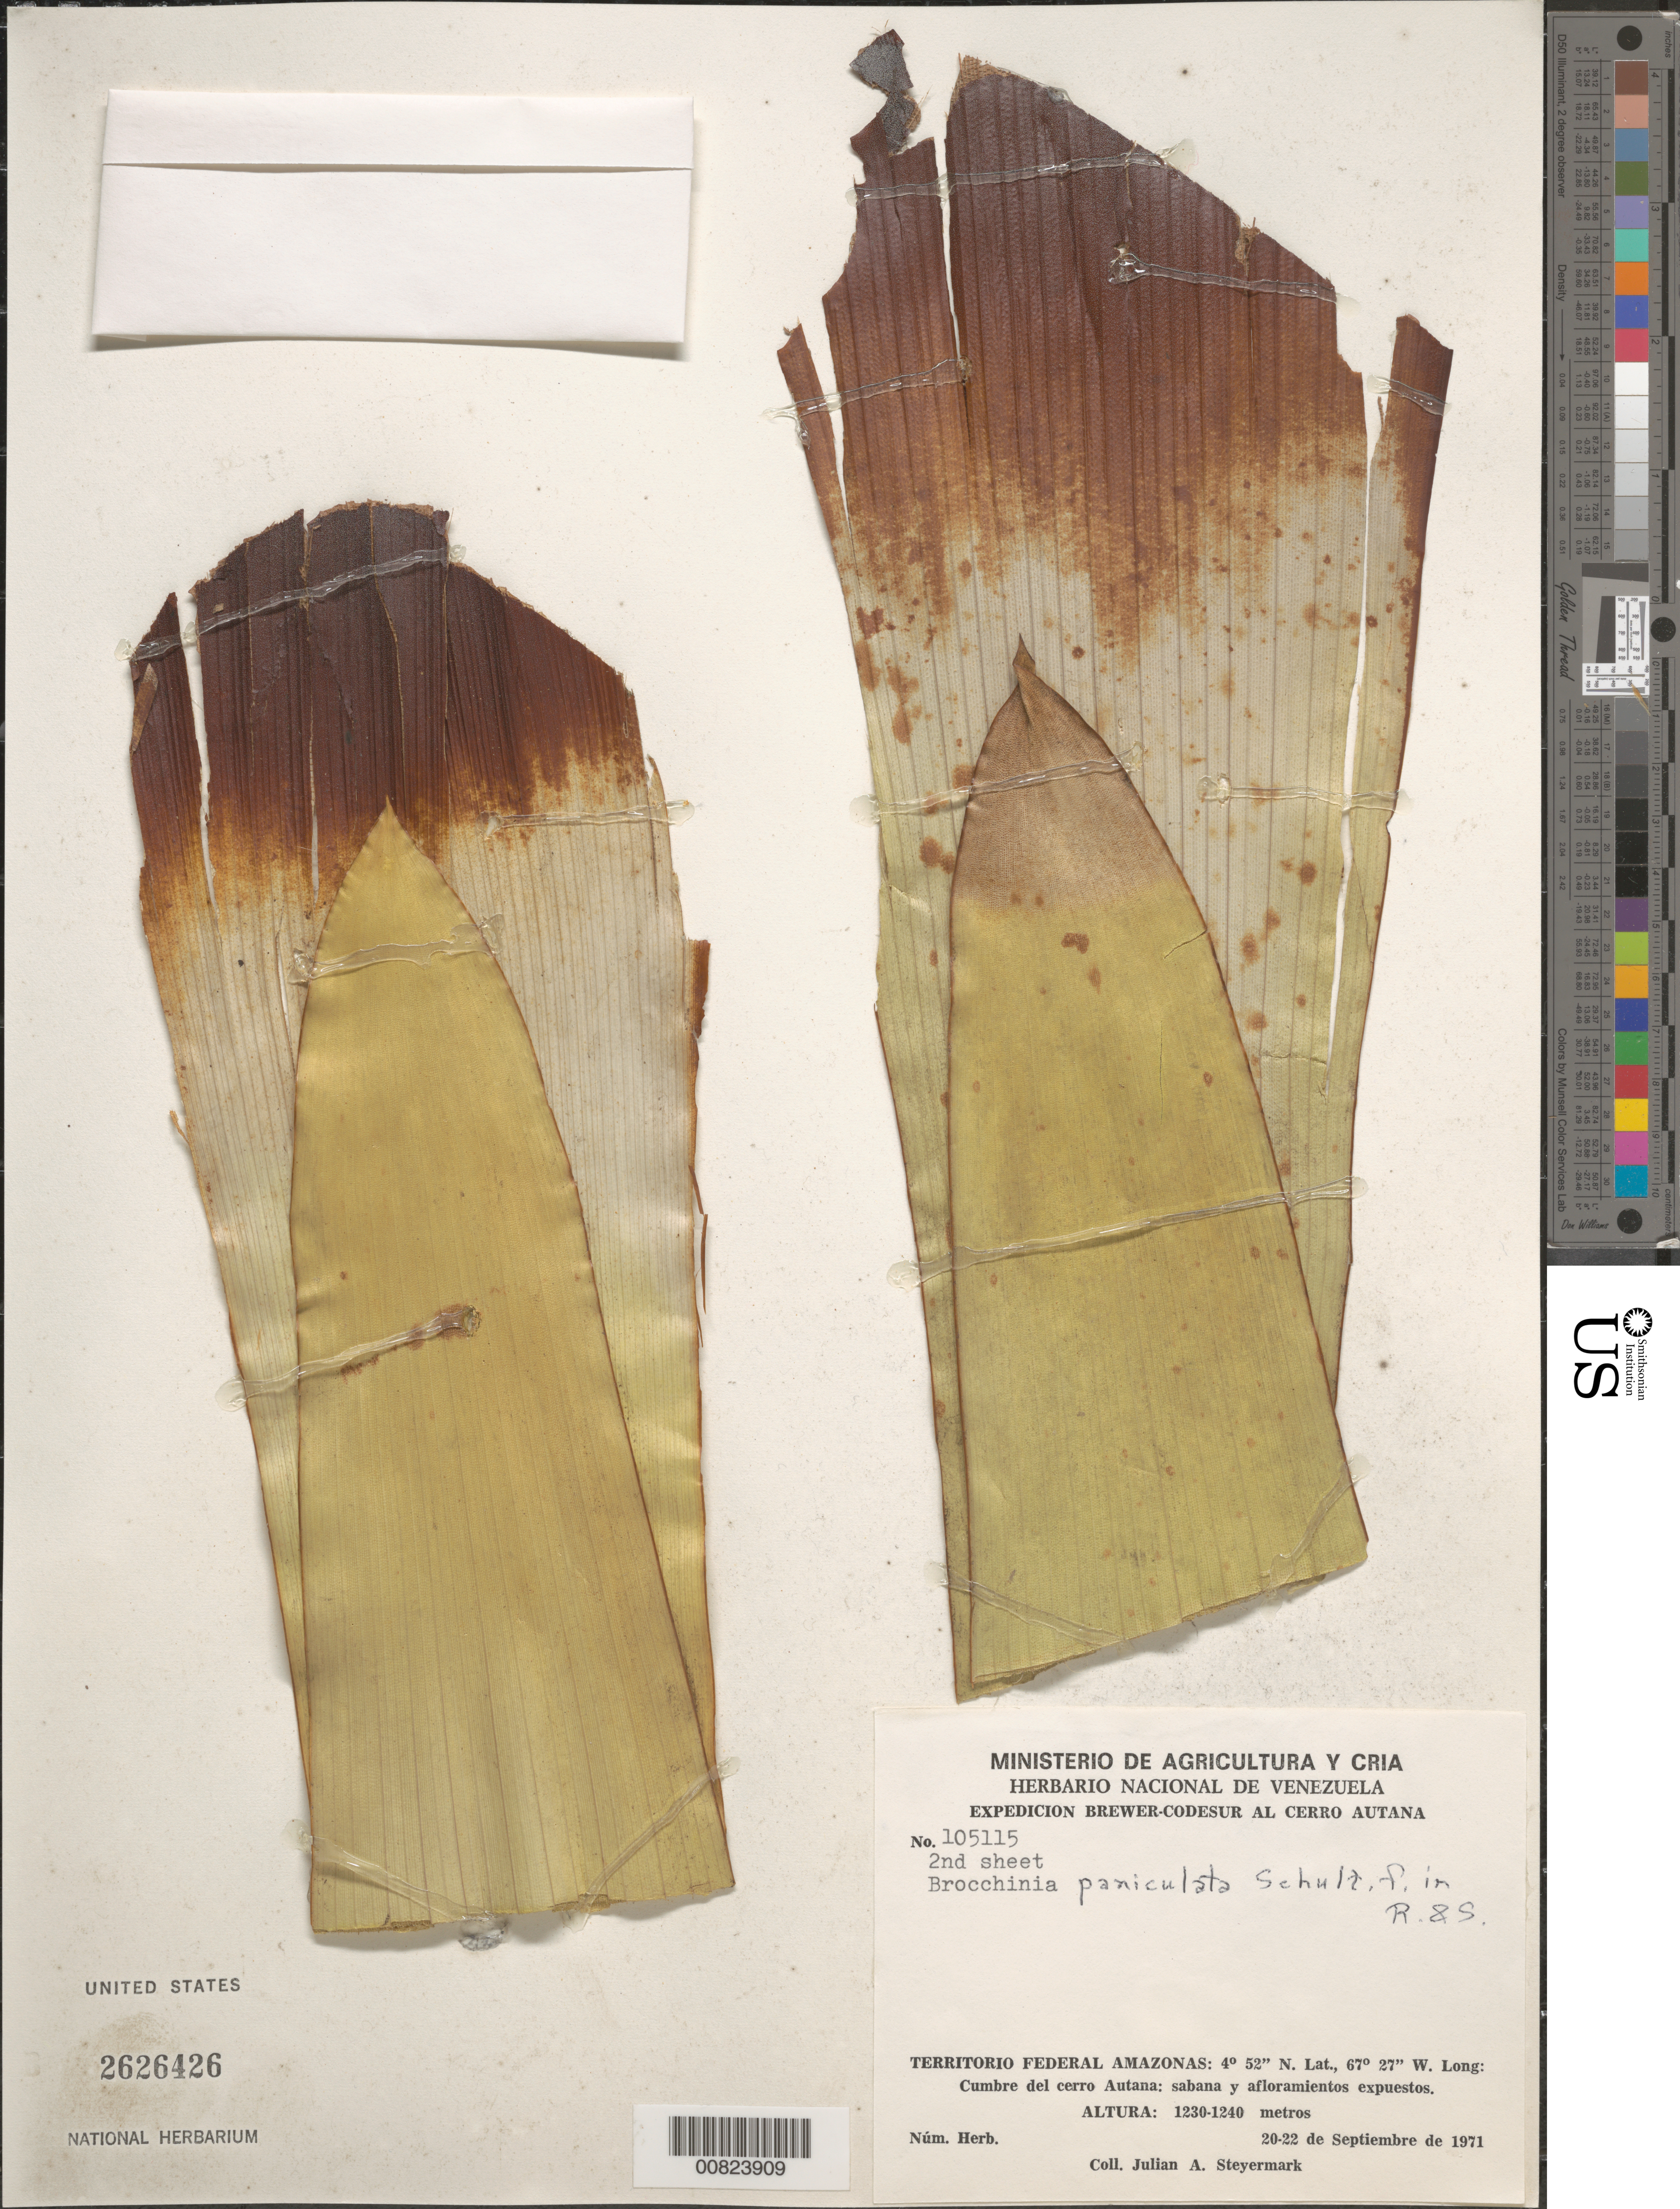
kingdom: Plantae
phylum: Tracheophyta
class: Liliopsida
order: Poales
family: Bromeliaceae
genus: Brocchinia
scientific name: Brocchinia paniculata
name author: Schult. f.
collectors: J. Steyermark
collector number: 105115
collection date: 1971-09-20/1971-09-22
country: Venezuela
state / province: Amazonas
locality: Territorio Federal Amazonas: Cumbre del cerro Autana: sabana y afloramientos expuestos.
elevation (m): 1230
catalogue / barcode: US 2626426